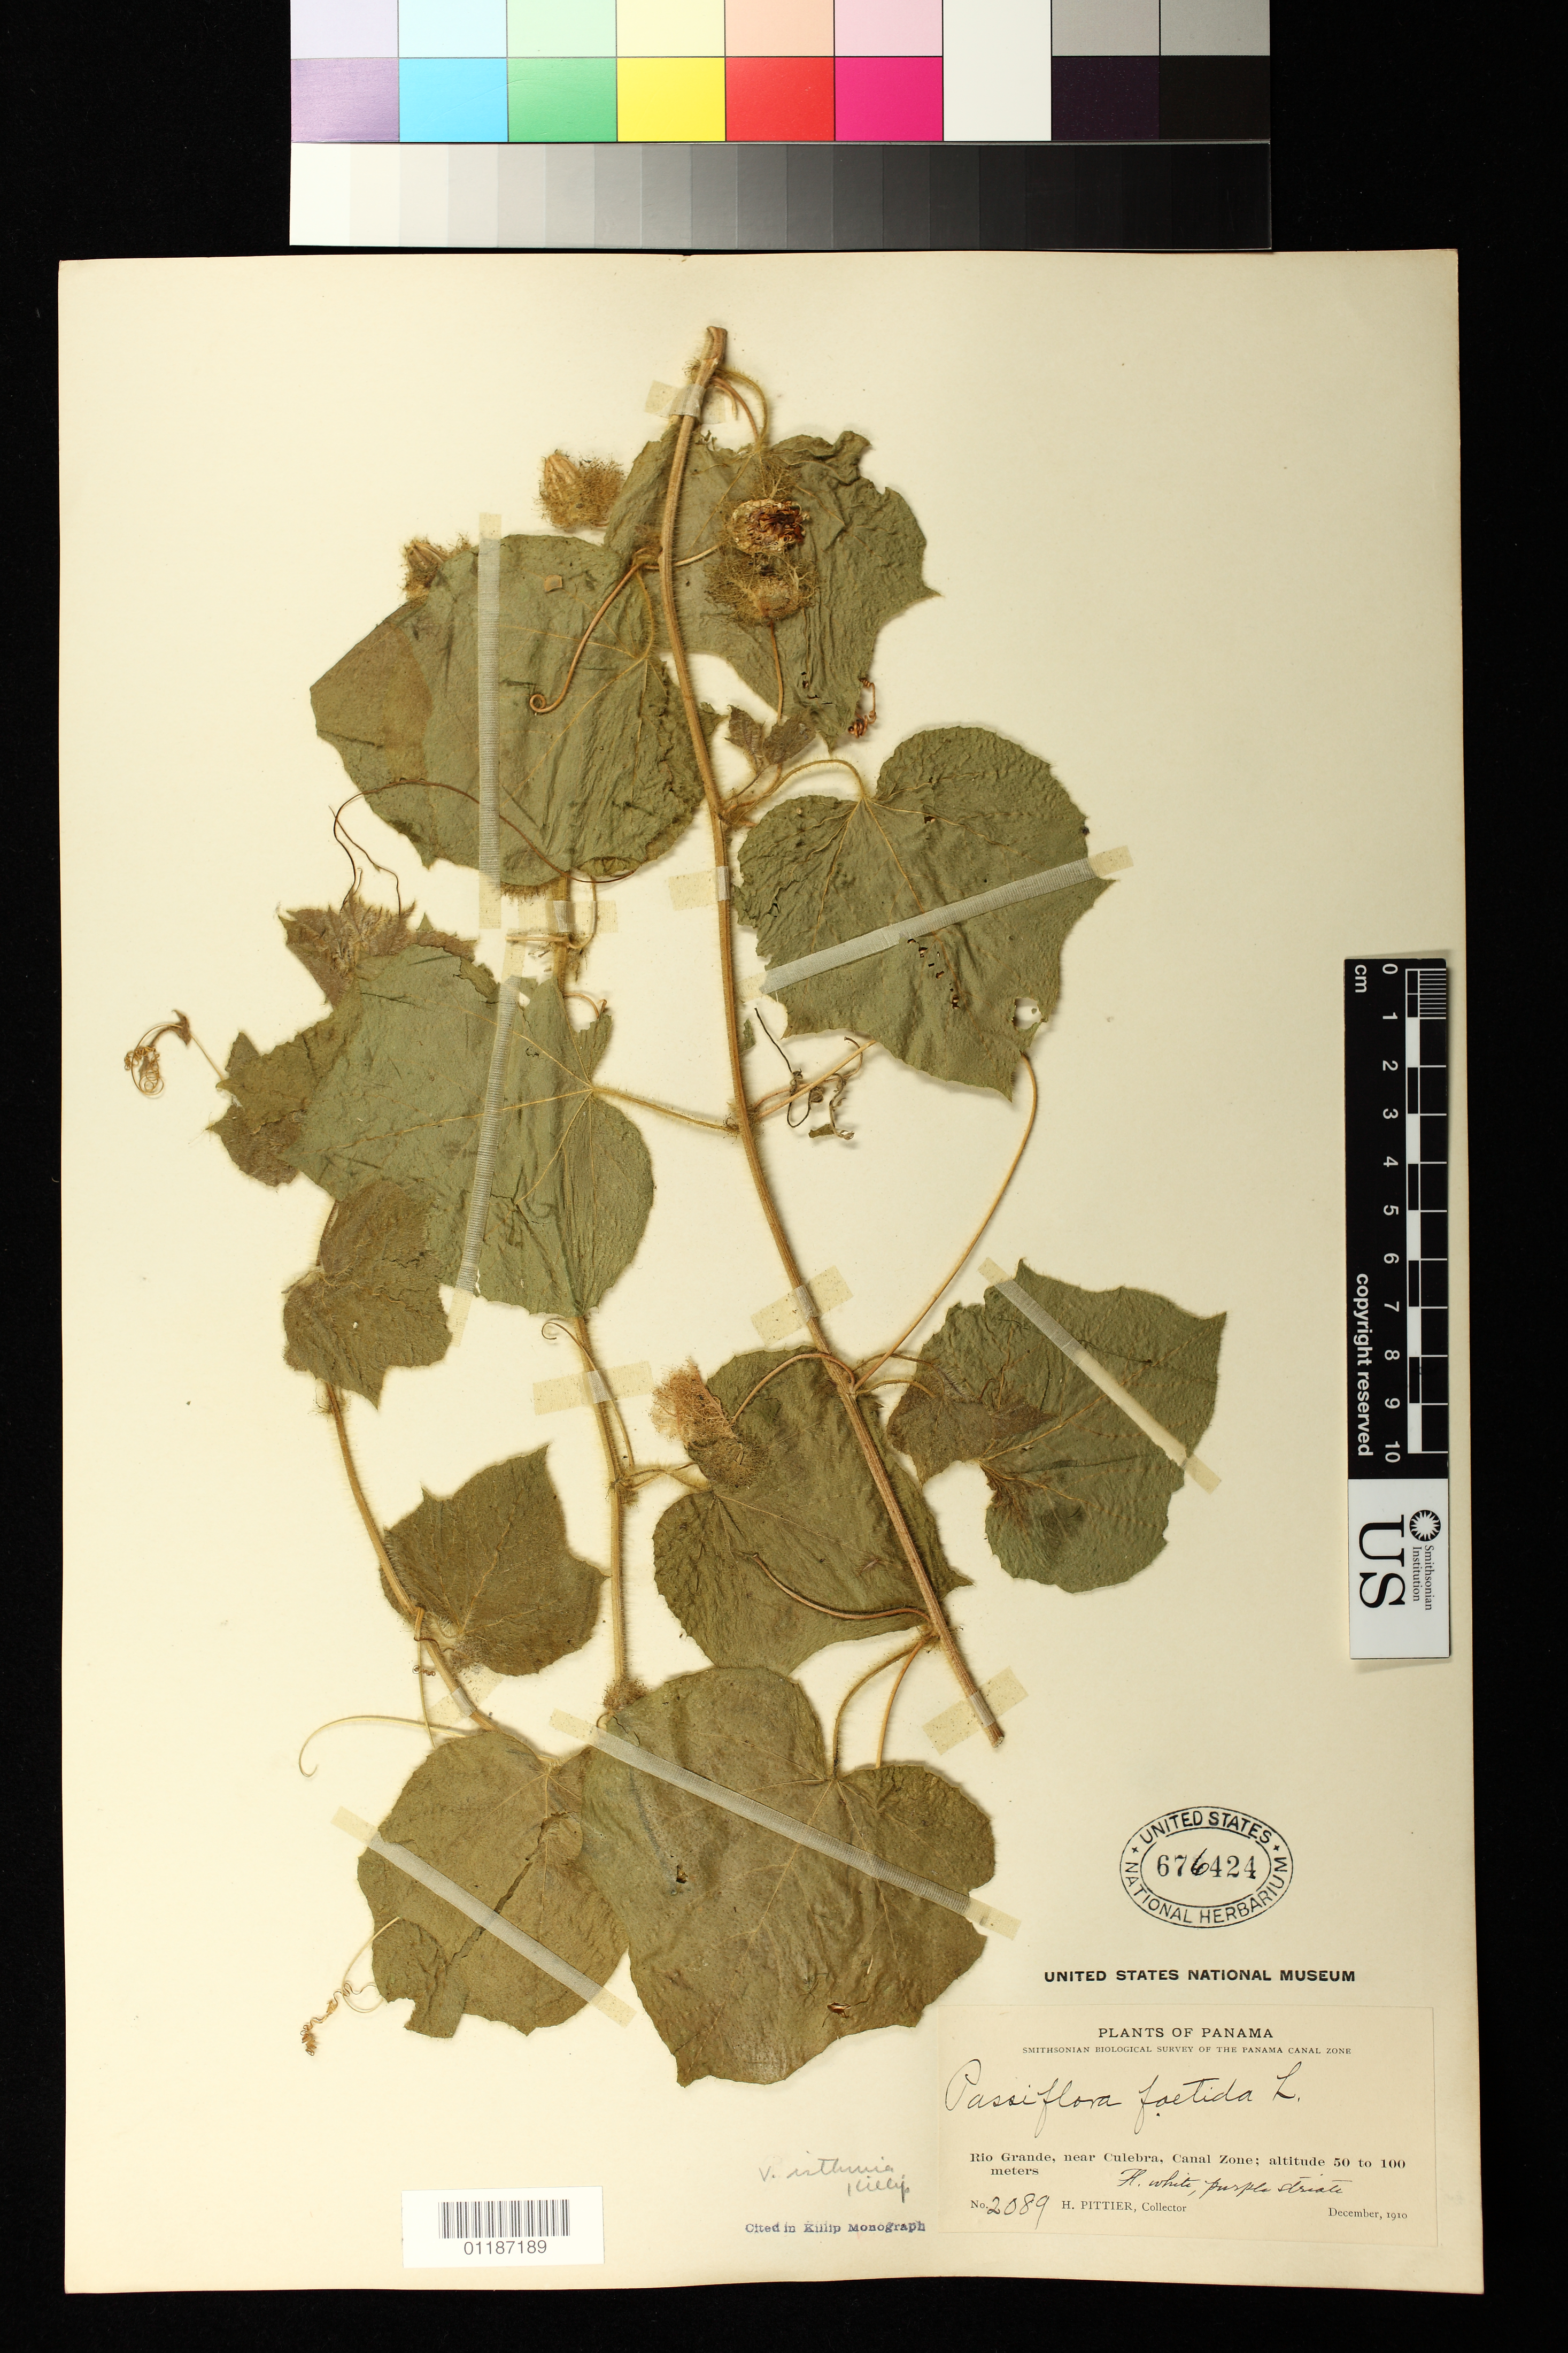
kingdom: Plantae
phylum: Tracheophyta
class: Magnoliopsida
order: Malpighiales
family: Passifloraceae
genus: Passiflora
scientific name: Passiflora foetida var. isthmia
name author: Killip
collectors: H. F. Pittier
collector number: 2089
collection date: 1910-12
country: Panama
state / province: Panamá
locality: Rio Grande, near Culebra, Canal Zone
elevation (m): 50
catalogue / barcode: US 676424